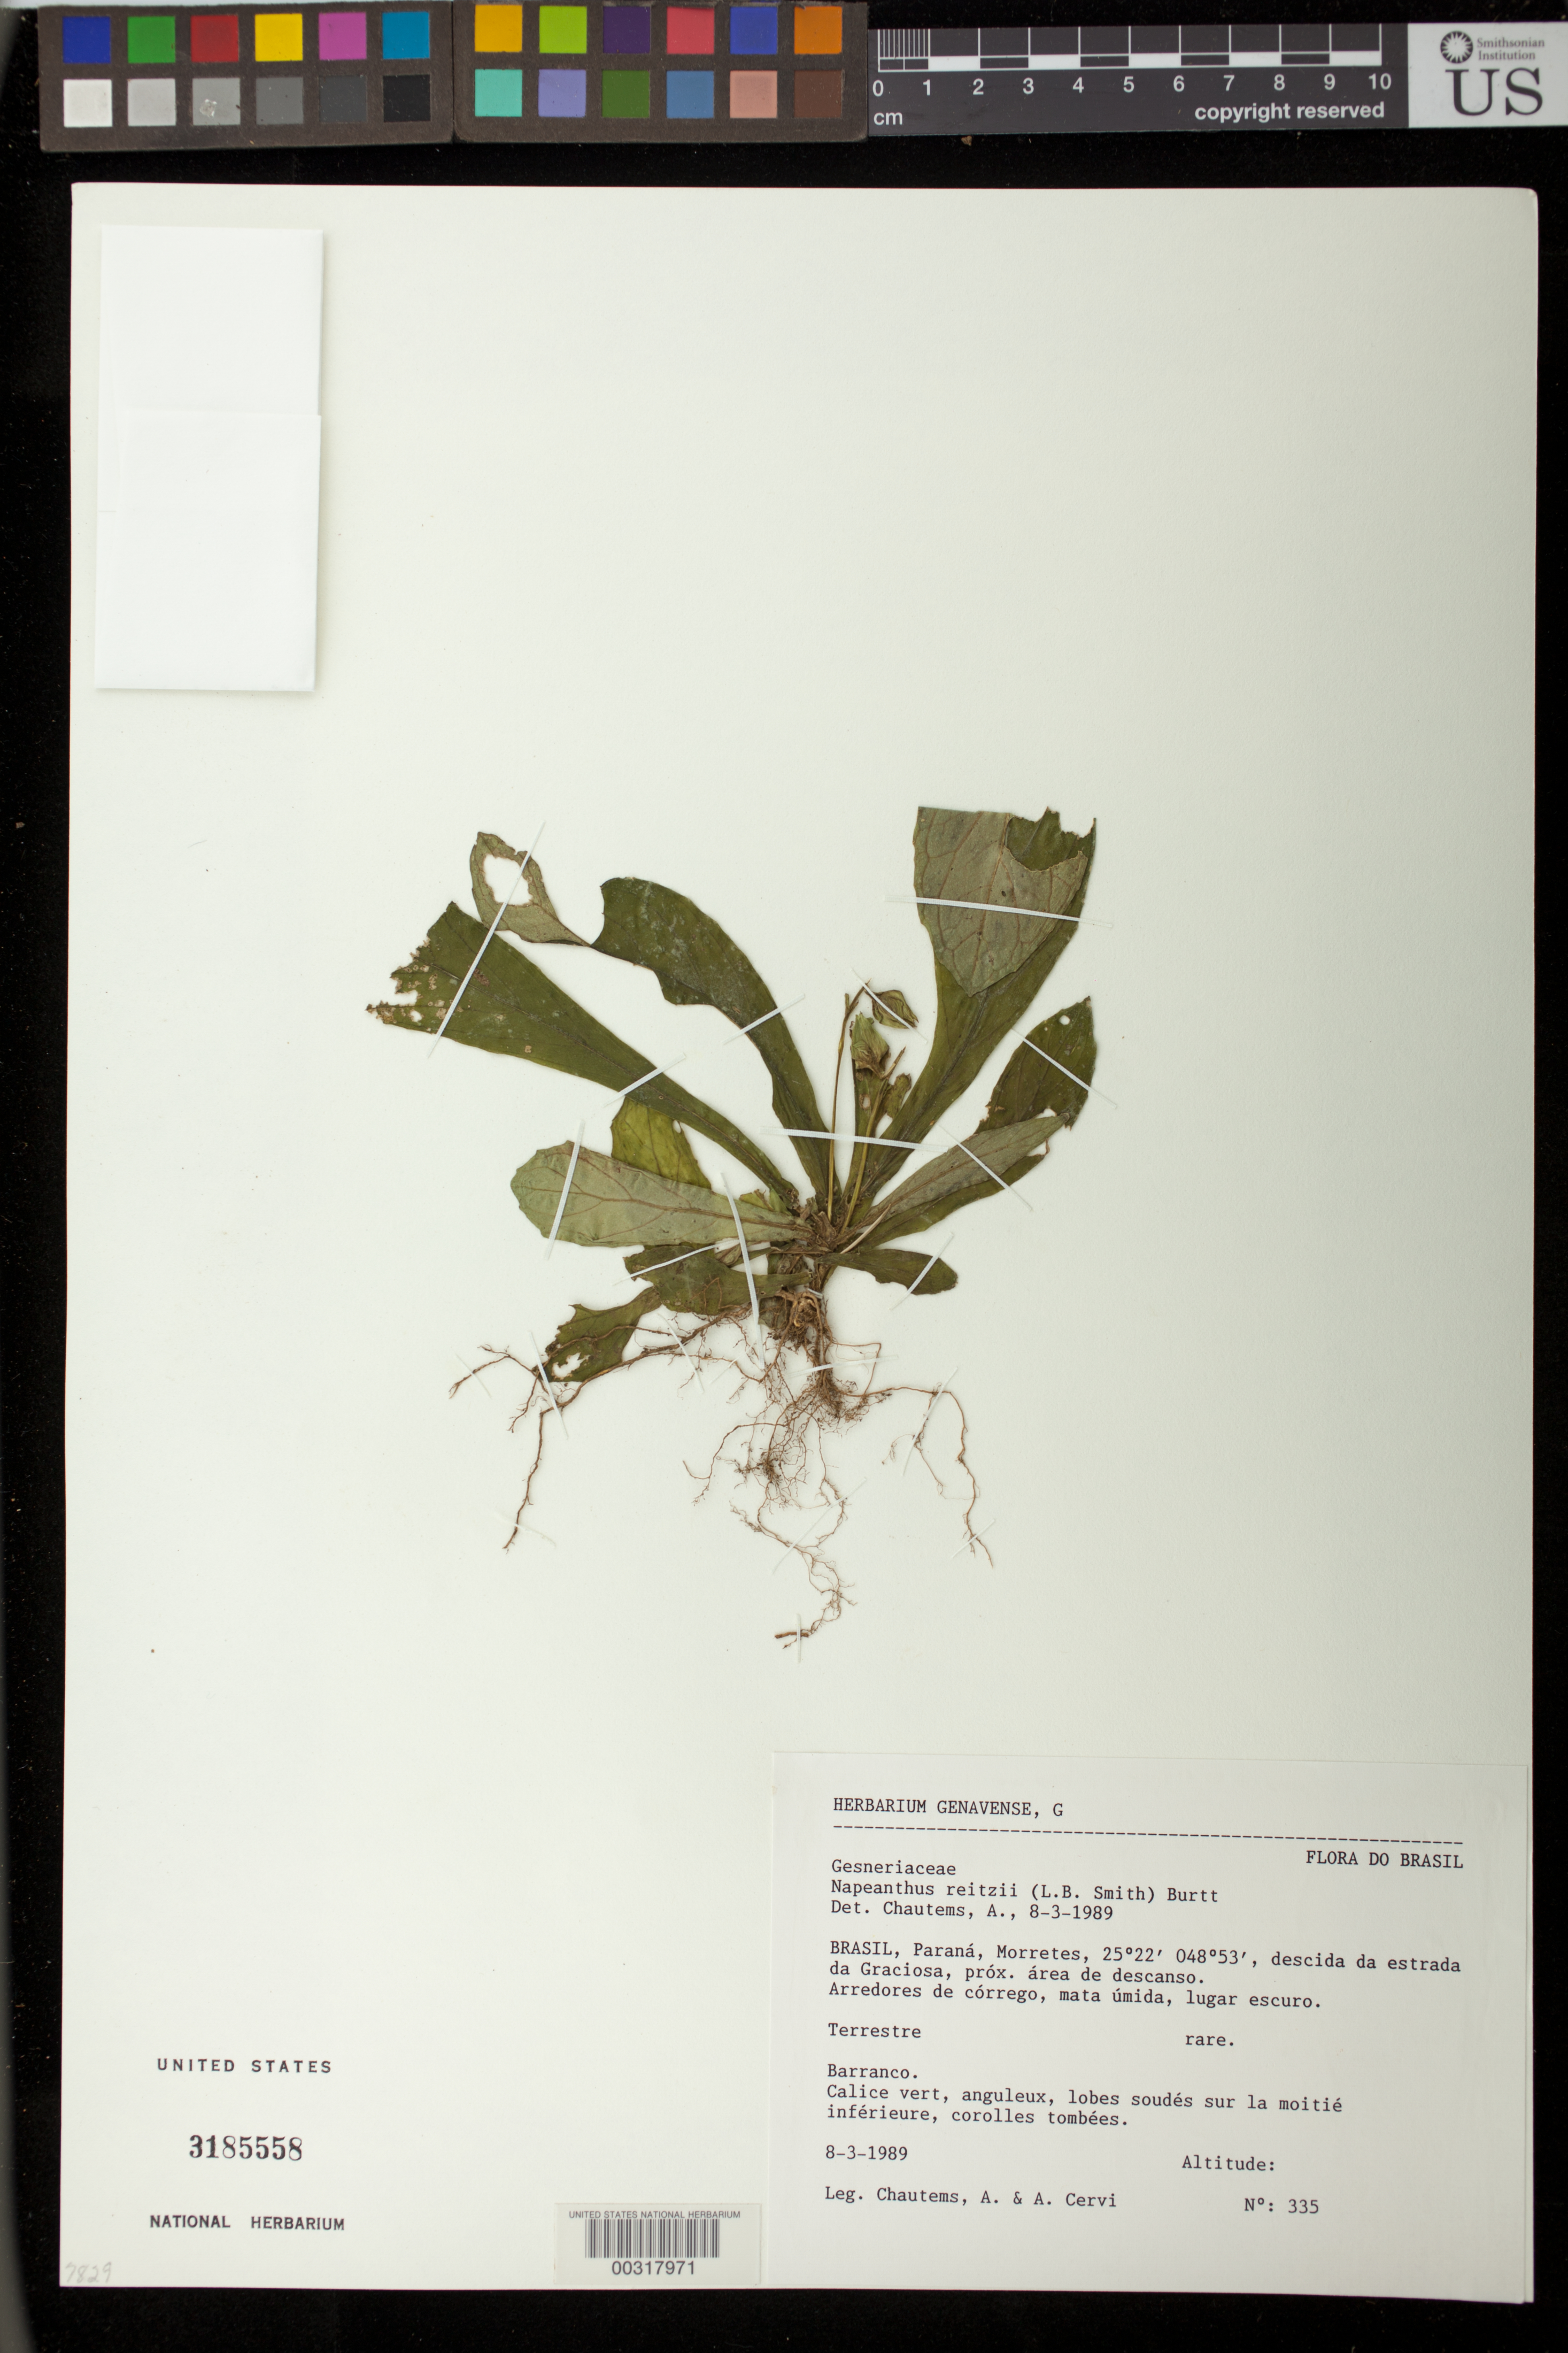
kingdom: Plantae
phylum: Tracheophyta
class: Magnoliopsida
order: Lamiales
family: Gesneriaceae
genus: Napeanthus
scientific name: Napeanthus reitzii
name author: (L.B. Sm.) B.L. Burtt ex Leeuwenb.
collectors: A. P. Chautems & A. Cervi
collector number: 335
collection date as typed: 08 Mar 1989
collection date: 1989-03-08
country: Brazil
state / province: Paraná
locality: Morretes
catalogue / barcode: US 3185558